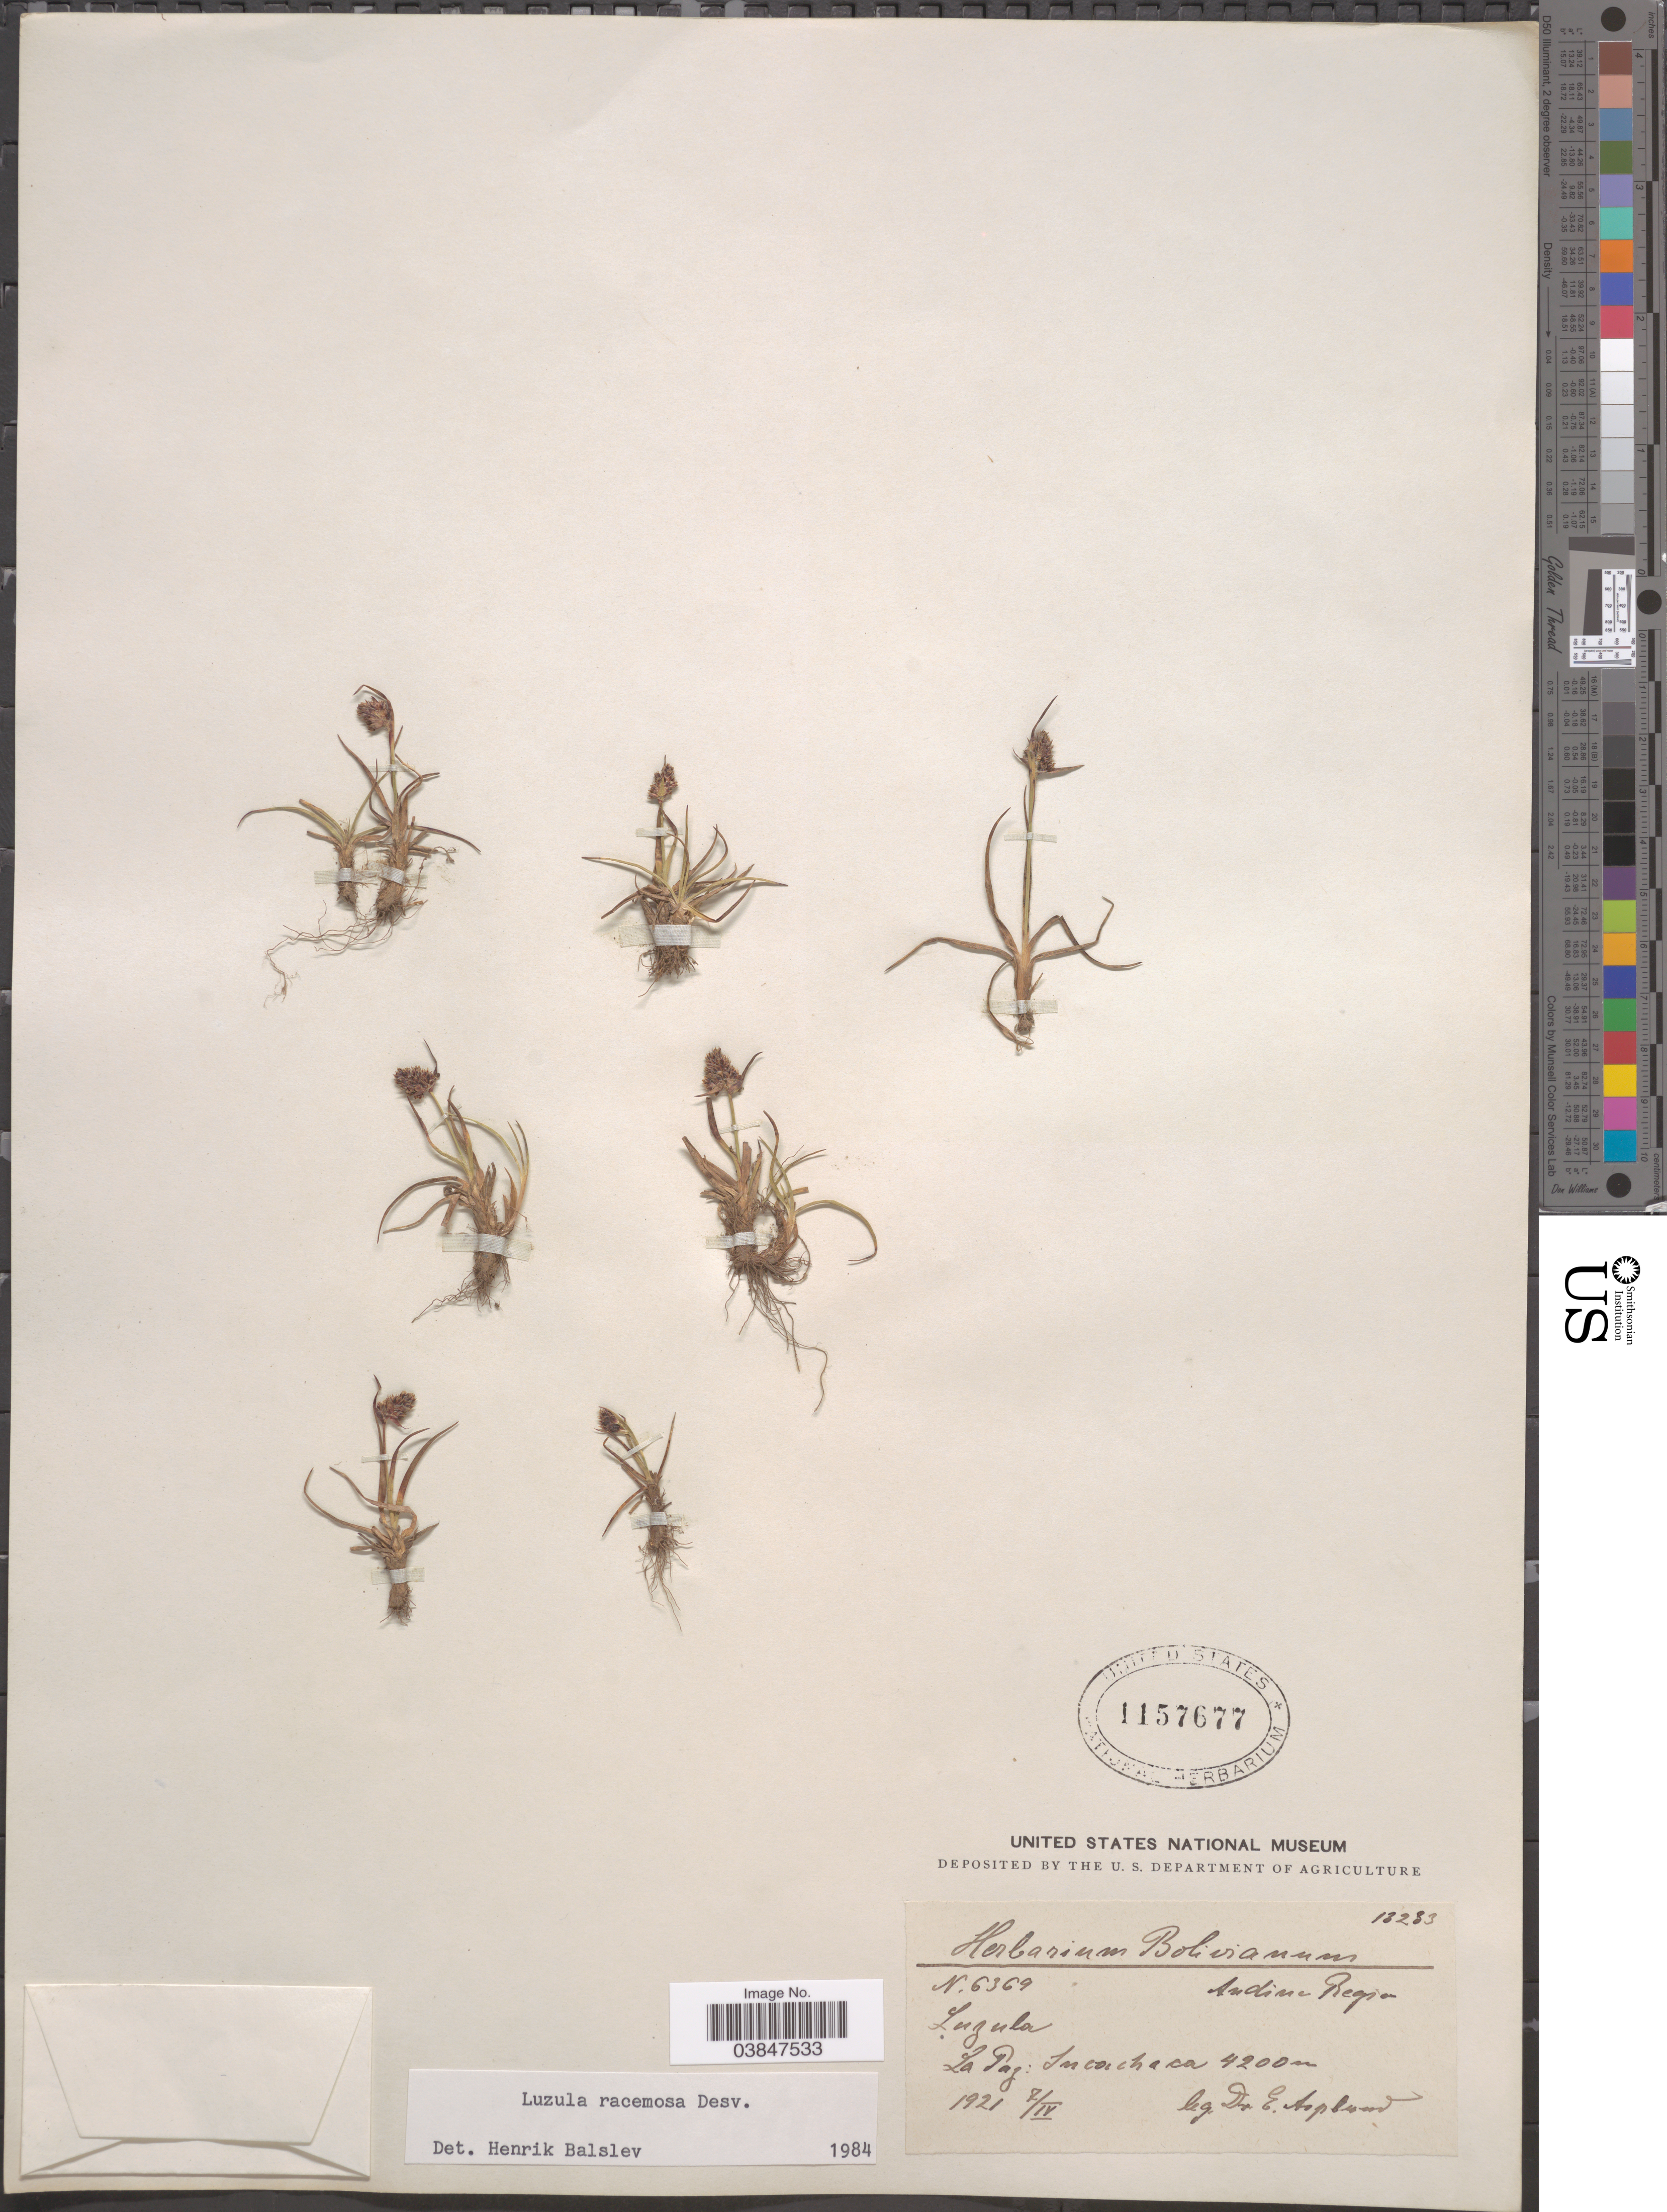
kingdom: Plantae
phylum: Tracheophyta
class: Liliopsida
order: Poales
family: Juncaceae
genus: Luzula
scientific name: Luzula racemosa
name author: Desv.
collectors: E. Asplund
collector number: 6369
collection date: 1921-04-07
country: Bolivia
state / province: La Paz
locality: Andina Region. Incachaca.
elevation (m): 4200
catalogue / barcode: US 1157677